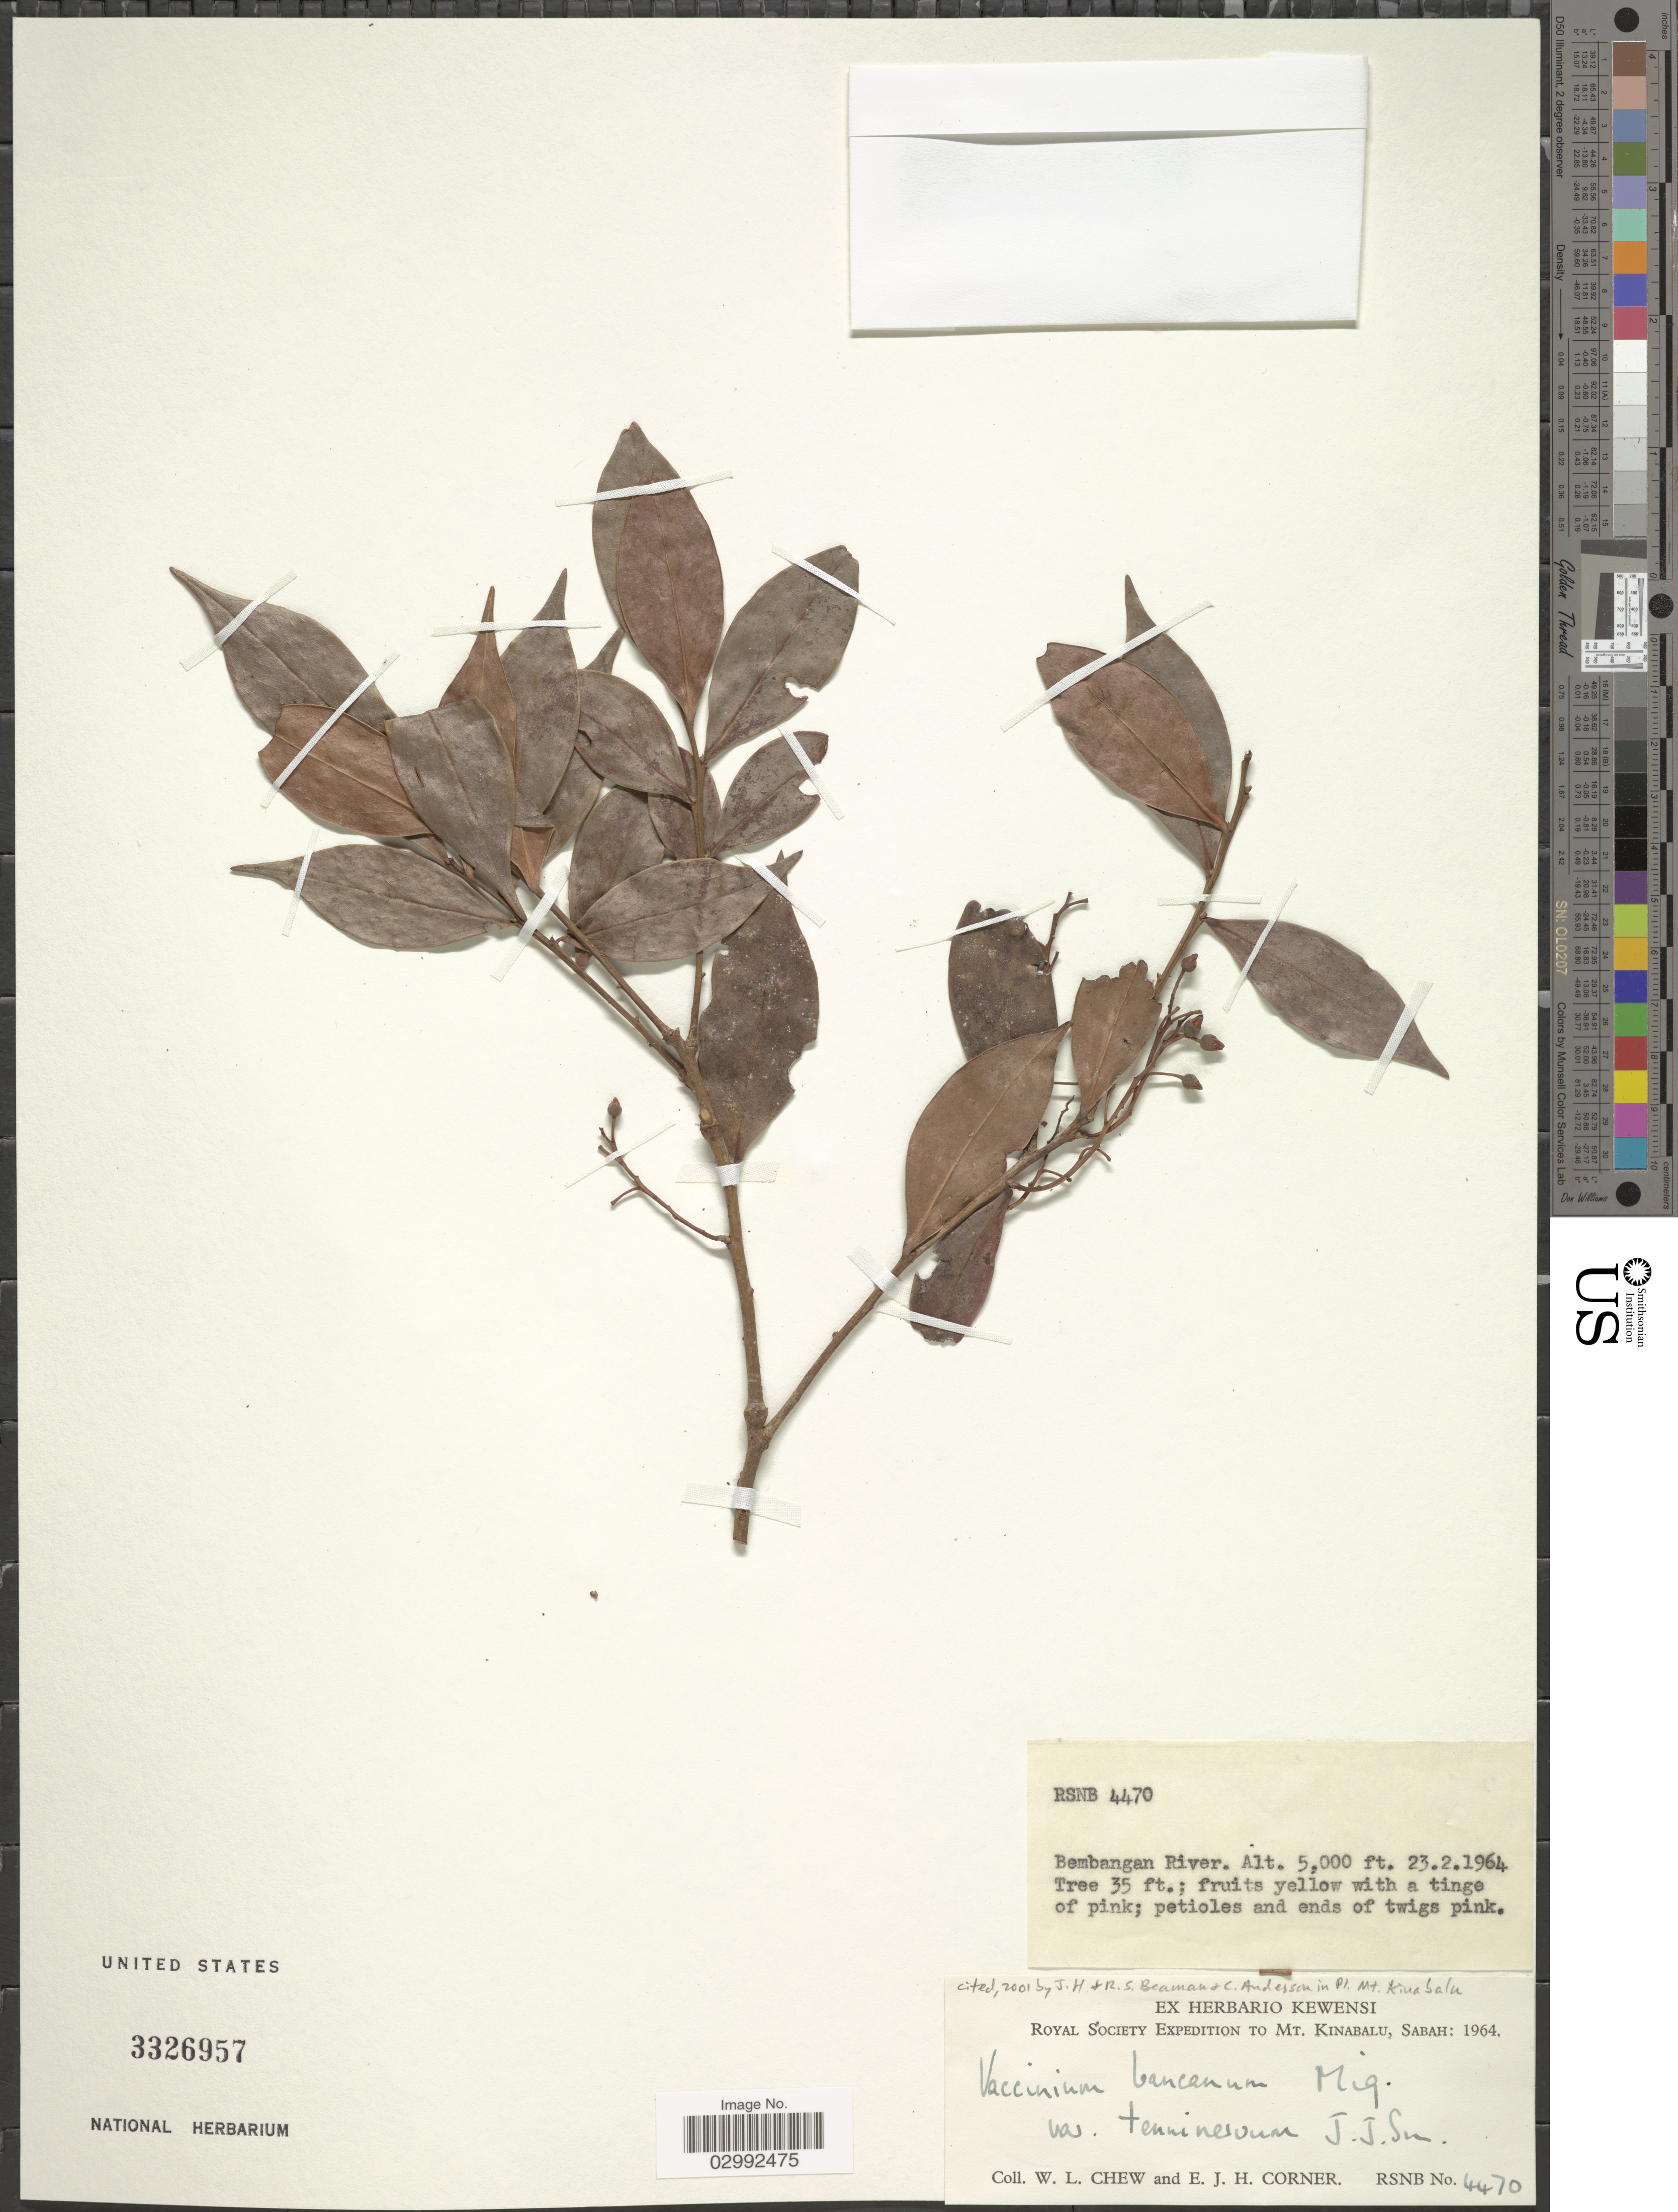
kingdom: Plantae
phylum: Tracheophyta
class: Magnoliopsida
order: Ericales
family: Ericaceae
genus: Vaccinium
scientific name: Vaccinium bancanum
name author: Miq.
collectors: W. Chew & E. Corner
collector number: RSNB 4470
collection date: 1964-02-23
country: Malaysia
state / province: Sabah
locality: Mt. Kinablu, Sabah, Bembangan River.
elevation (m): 1524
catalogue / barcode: US 3326957